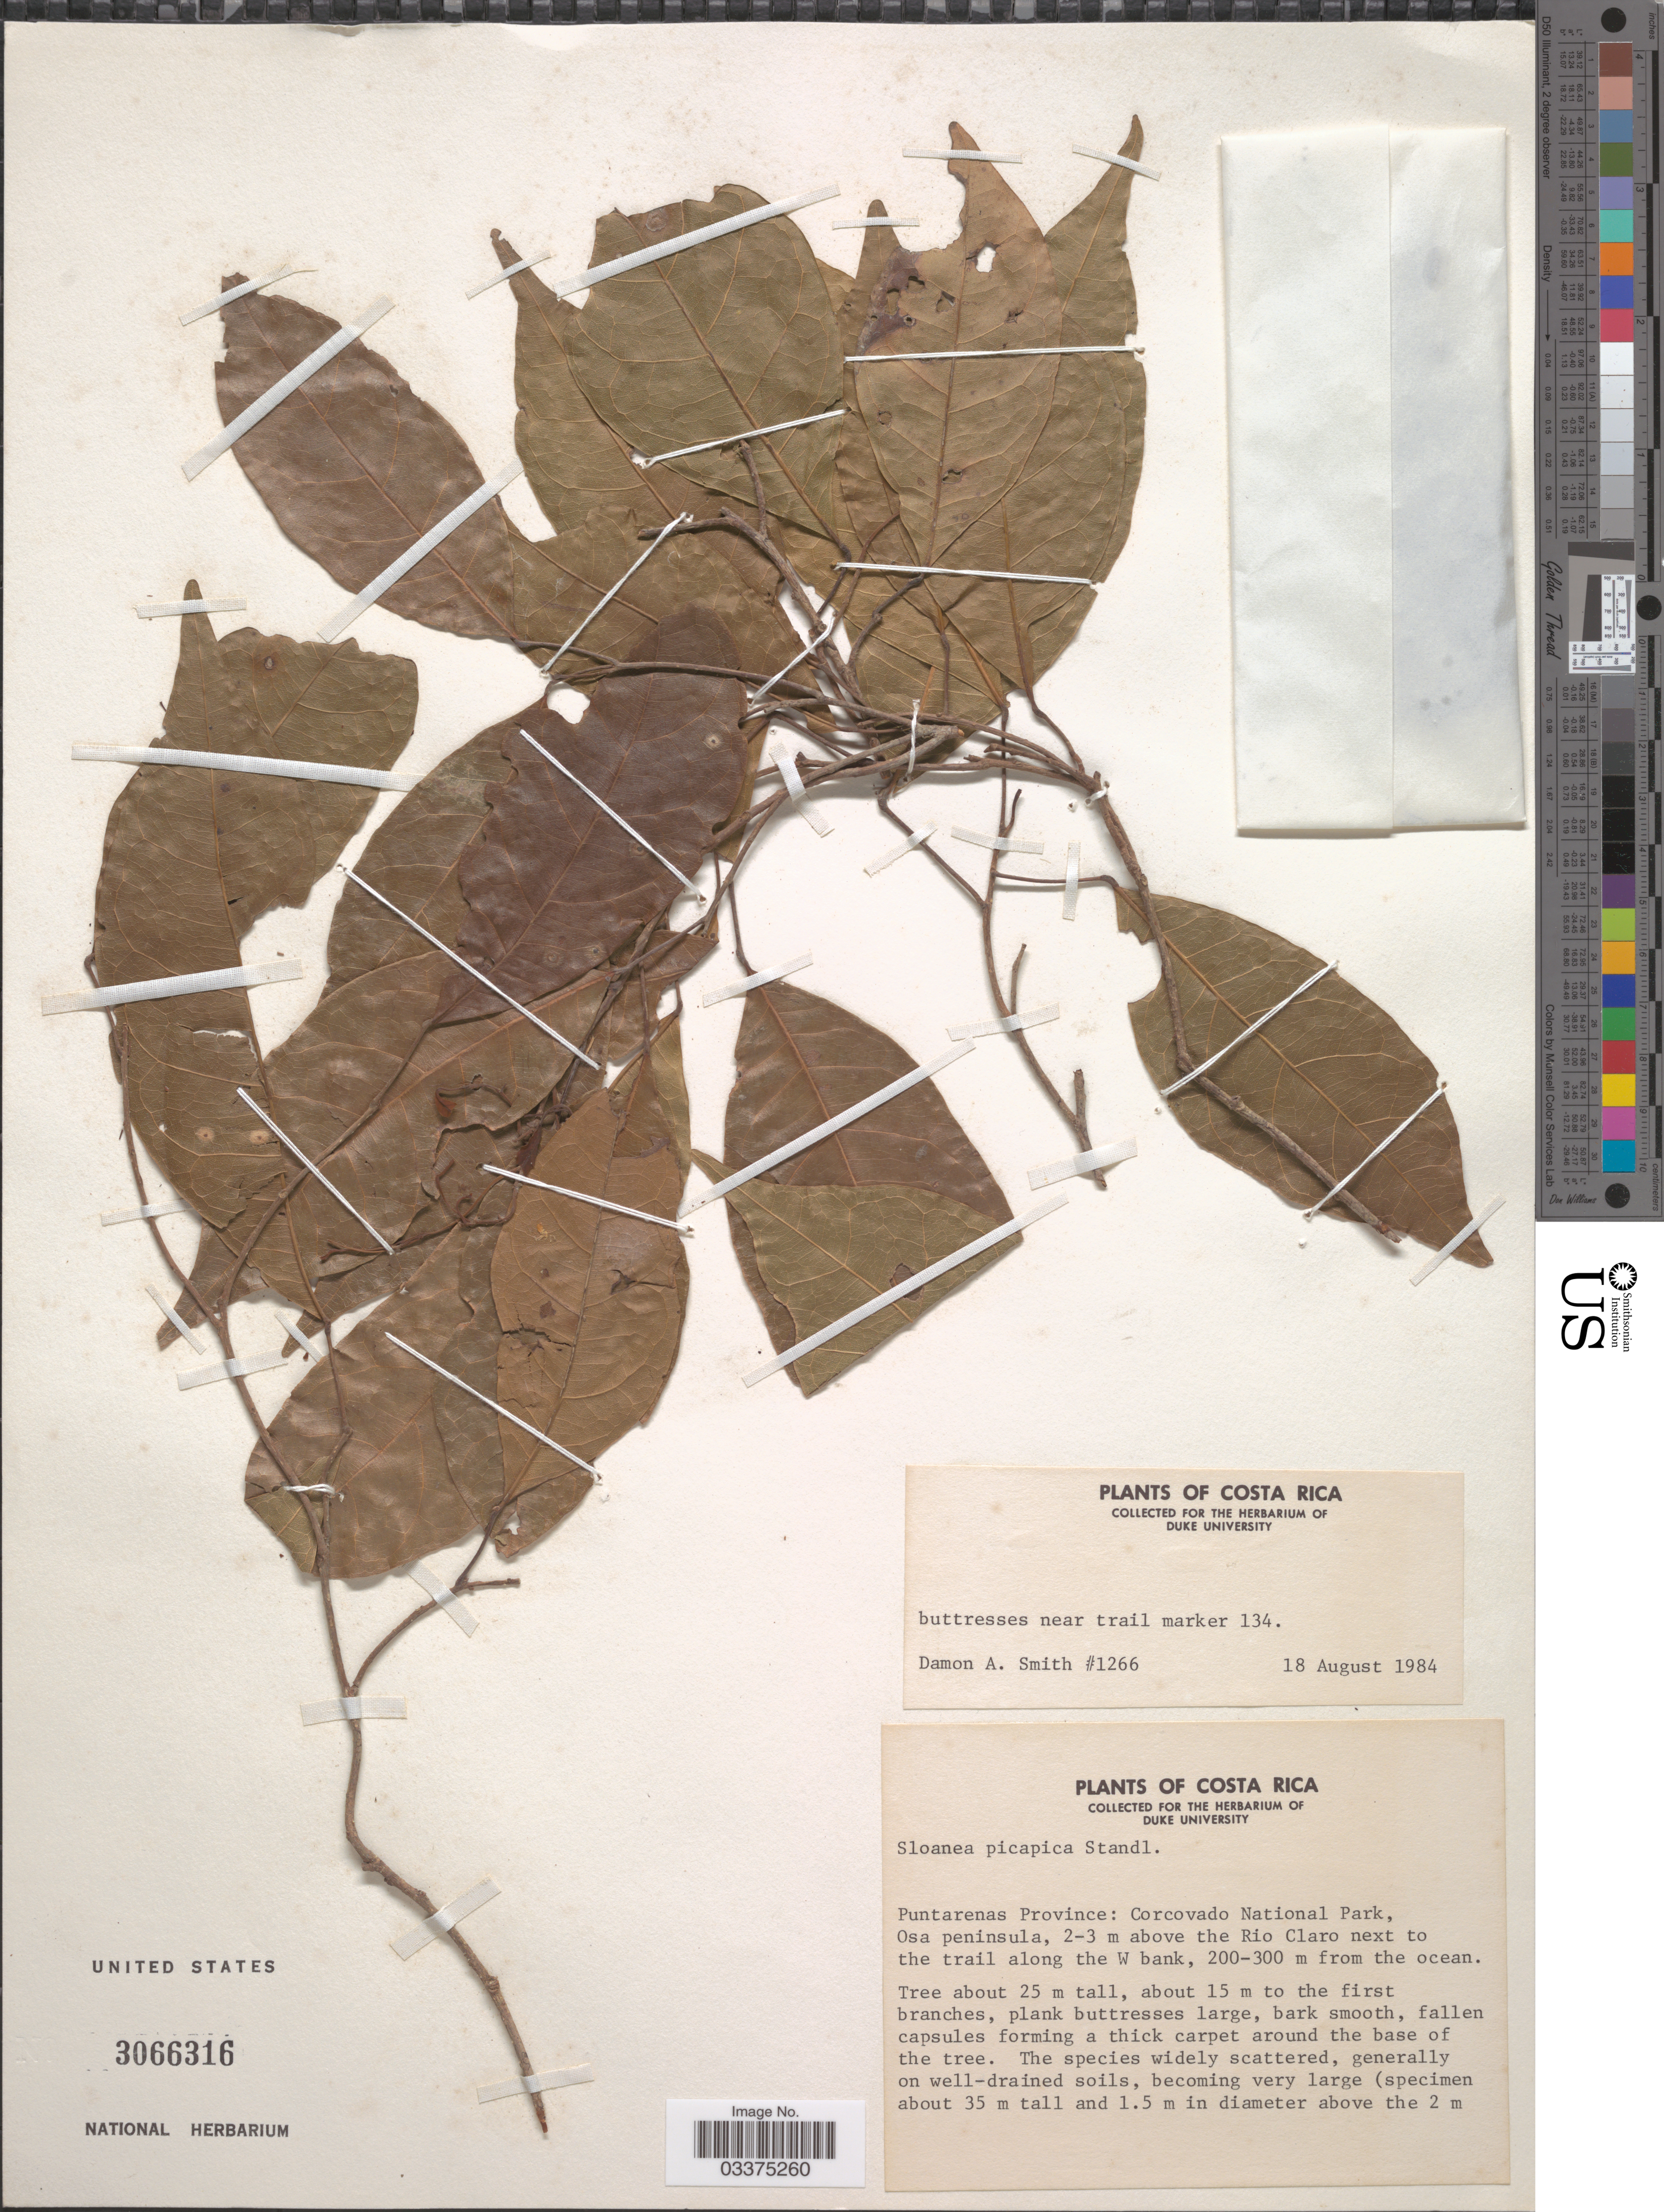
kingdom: Plantae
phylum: Tracheophyta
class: Magnoliopsida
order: Oxalidales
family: Elaeocarpaceae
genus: Sloanea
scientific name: Sloanea picapica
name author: Standl.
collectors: D. A. Smith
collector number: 1266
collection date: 1984-08-18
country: Costa Rica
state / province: Puntarenas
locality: Buttressess near trail marker 134. Corcovado National Park, Osa Peninsula, 2-3 m above the Rio Claro next to the trail along the W bank, 200-300 m from the ocean.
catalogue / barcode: US 3066316